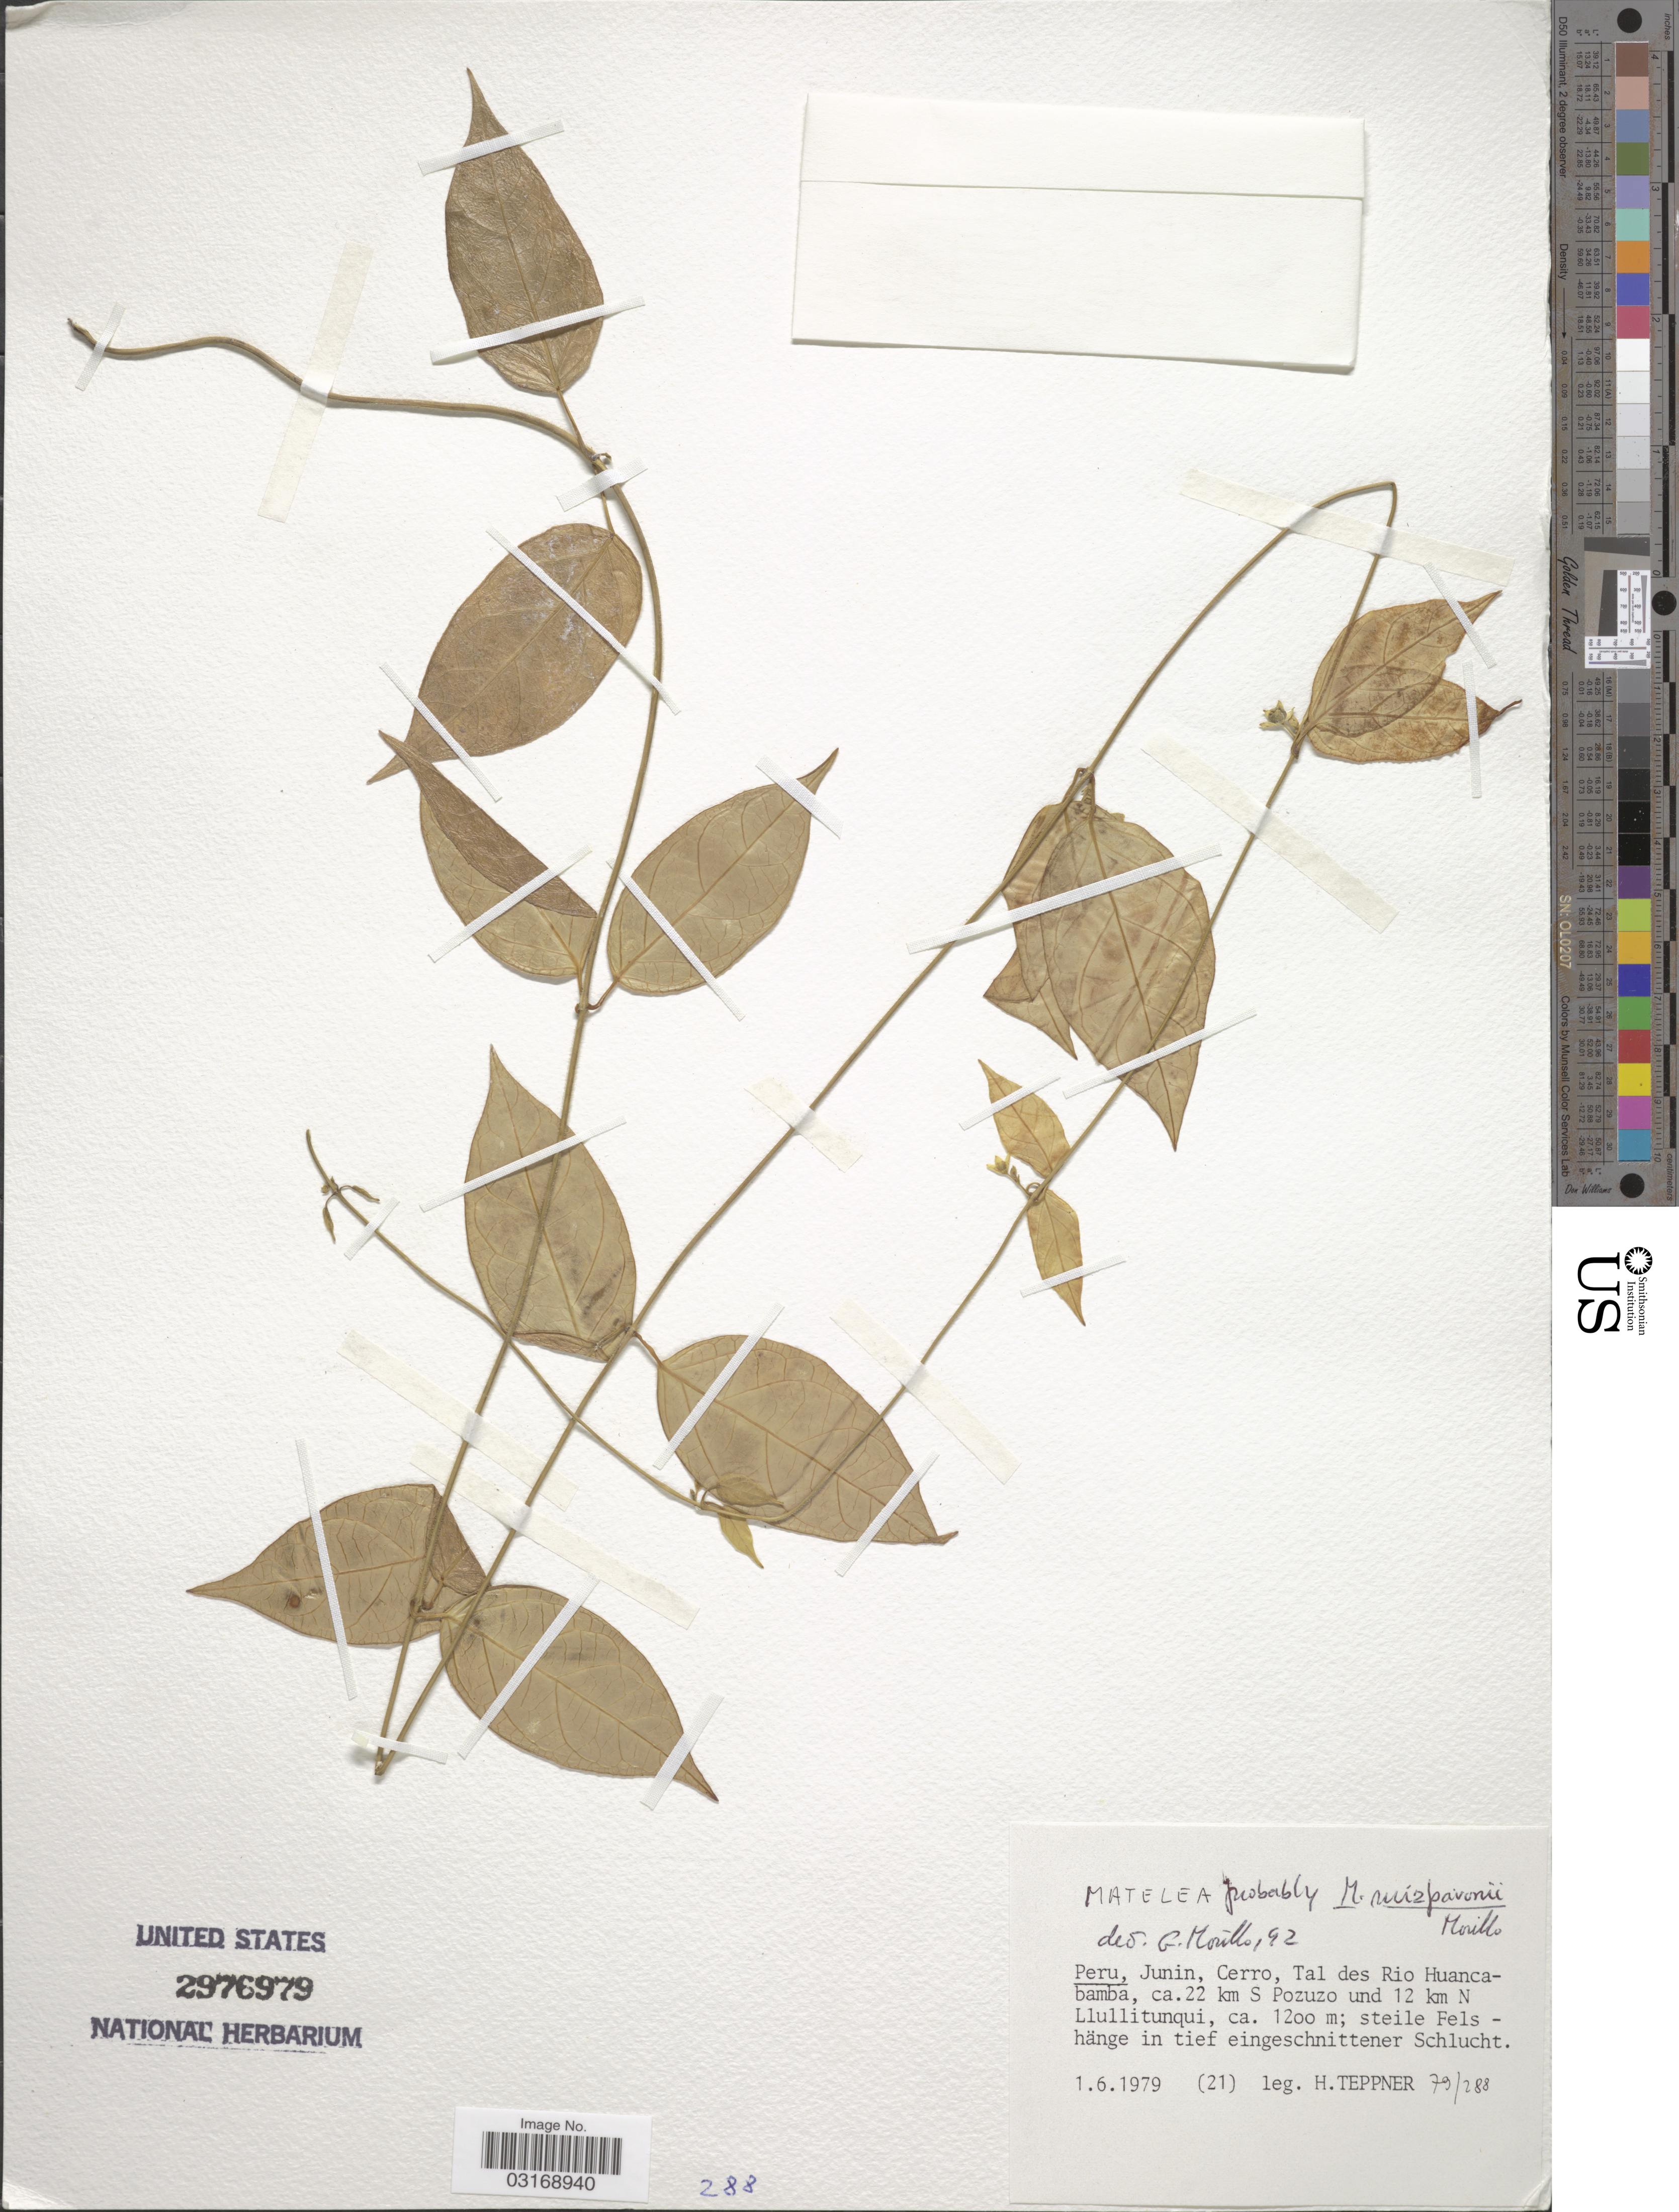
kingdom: Plantae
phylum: Tracheophyta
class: Magnoliopsida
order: Gentianales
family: Apocynaceae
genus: Matelea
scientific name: Matelea ruiz-pavonii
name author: Morillo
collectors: H. Teppner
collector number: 79/288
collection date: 1979-06-01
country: Peru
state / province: Junín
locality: Cerro, Tal des Rio Huancabamba, ca. 22 km S Pozuzo und 12 km N Lullitunqui.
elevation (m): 1200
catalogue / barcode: US 2976979